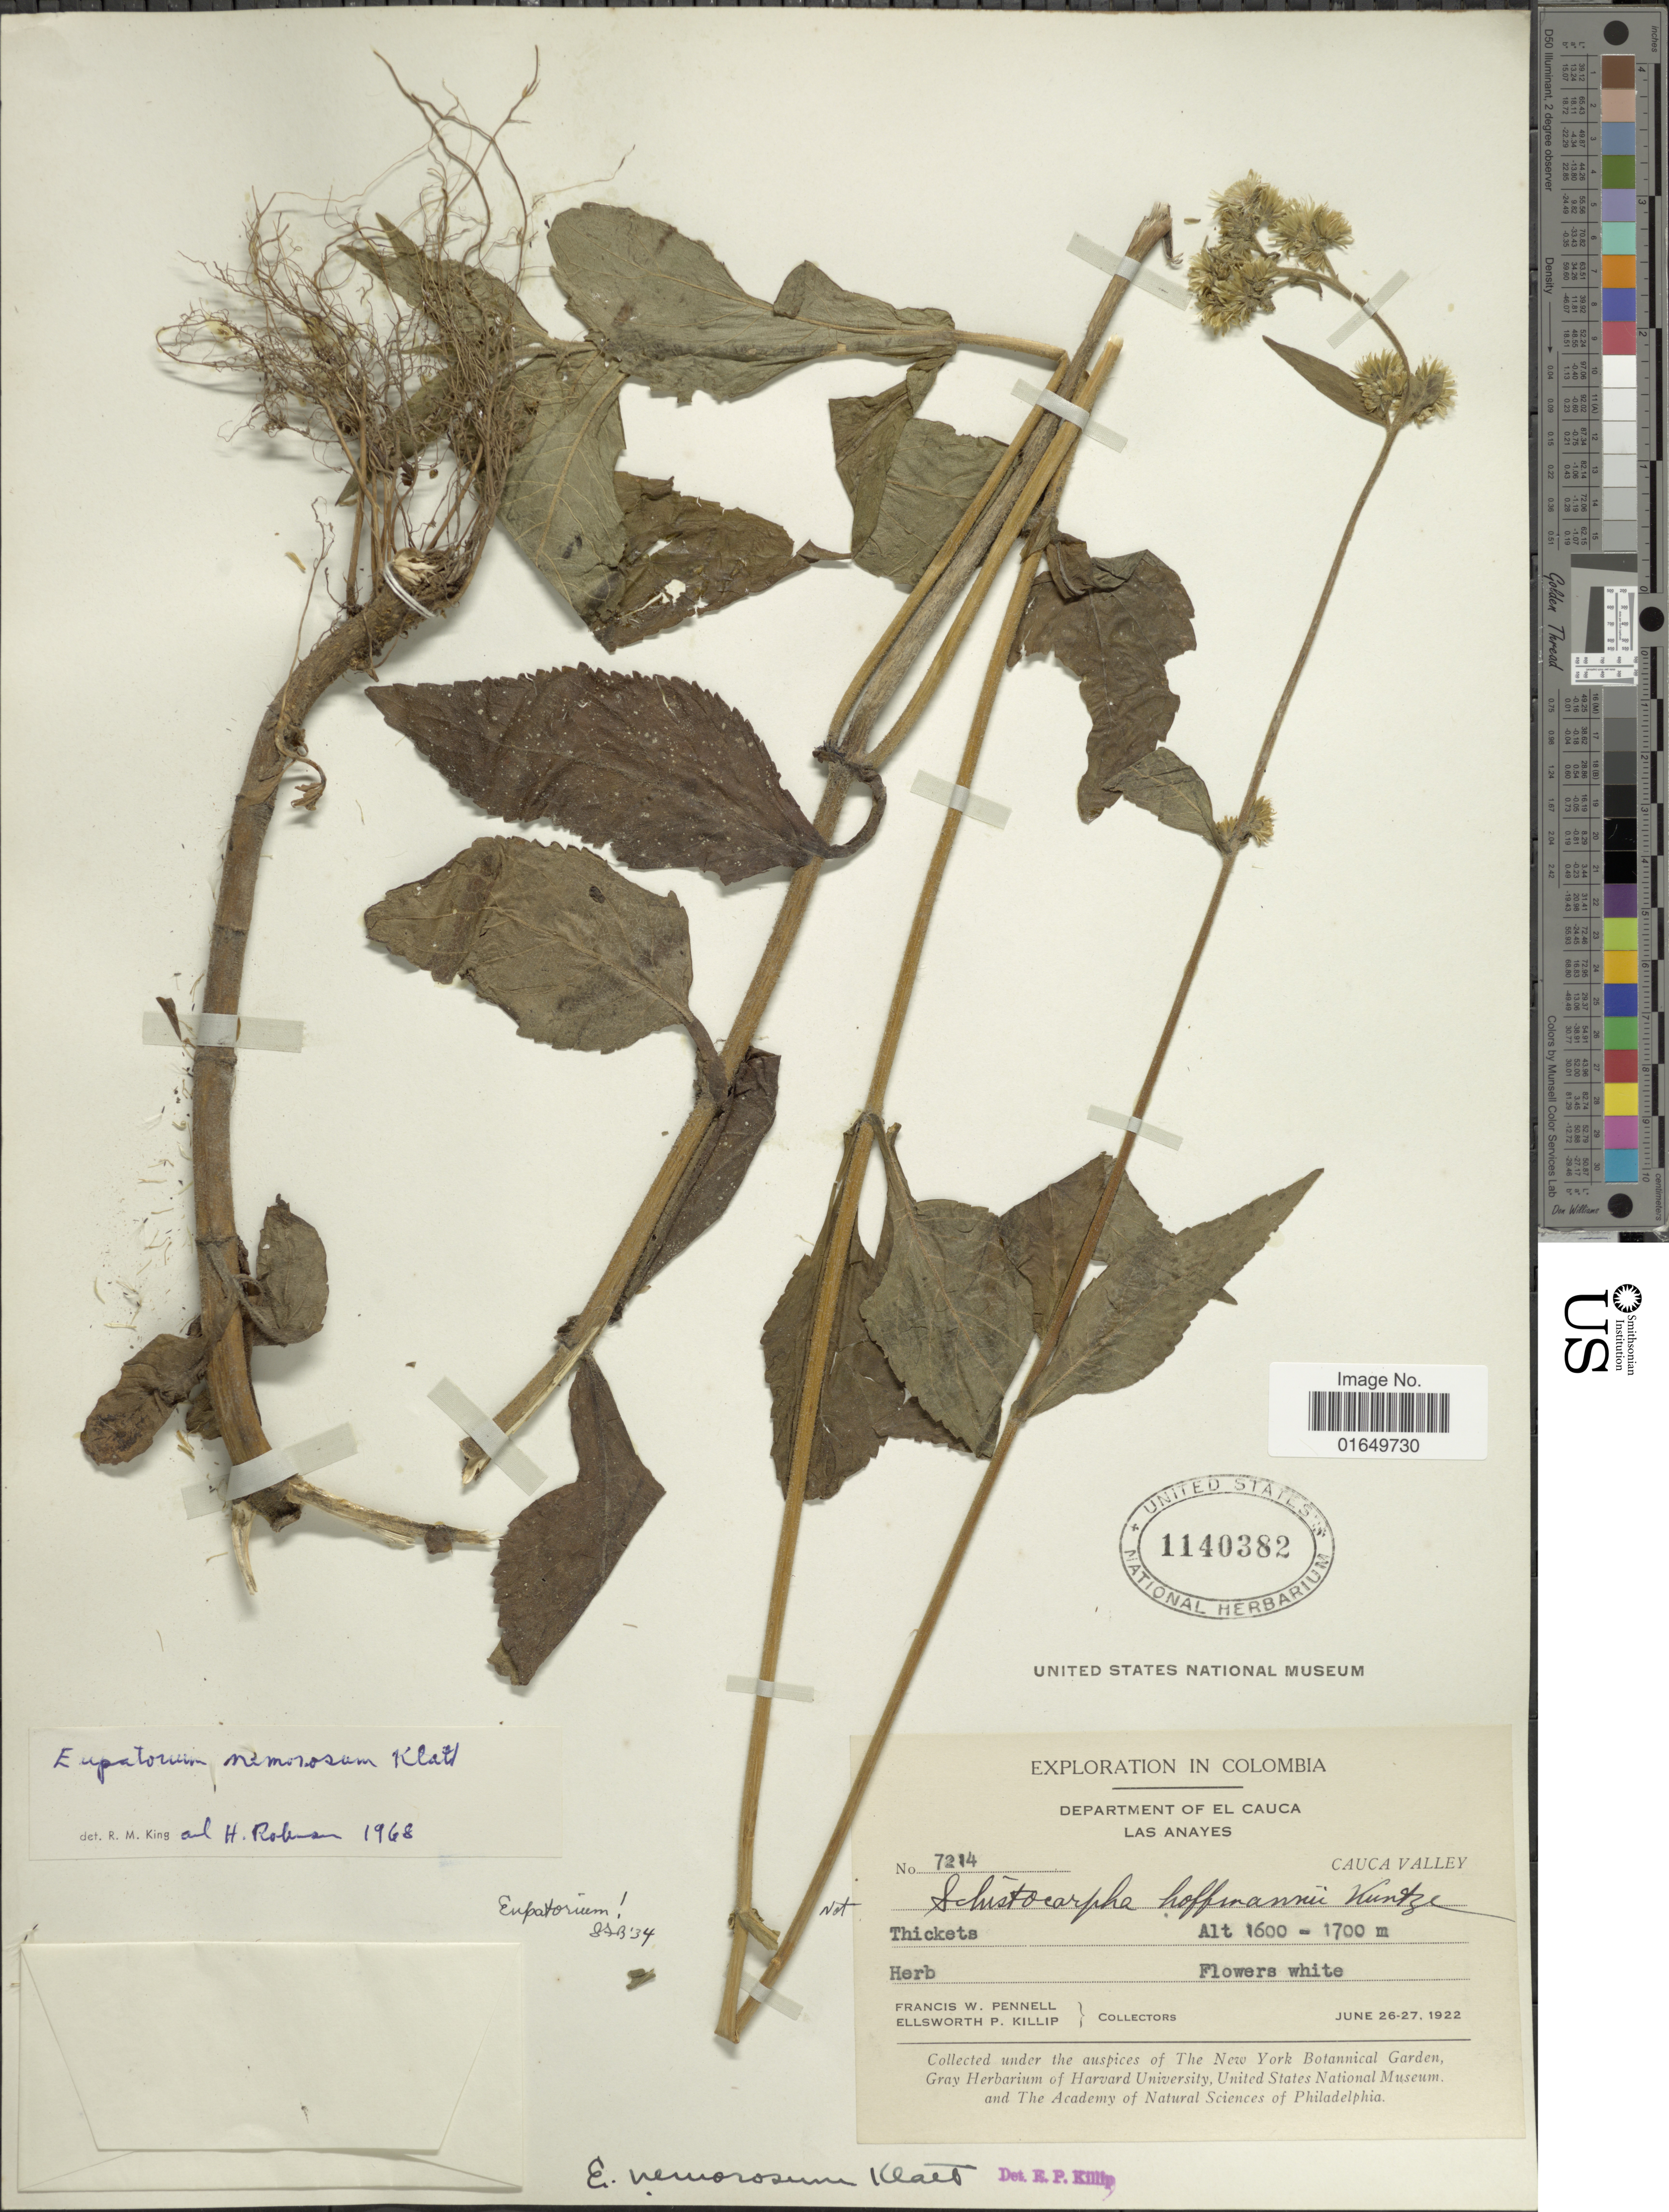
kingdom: Plantae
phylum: Tracheophyta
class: Magnoliopsida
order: Asterales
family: Asteraceae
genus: Polyanthina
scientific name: Polyanthina nemorosa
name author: (Klatt) R.M. King & H. Rob.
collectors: F. W. Pennell & E. P. Killip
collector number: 7214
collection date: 1922-06-26/1922-06-27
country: Colombia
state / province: Valle del Cauca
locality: Department of El Cauca. Las Anayes. Cauca Valley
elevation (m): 1600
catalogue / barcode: US 1140382